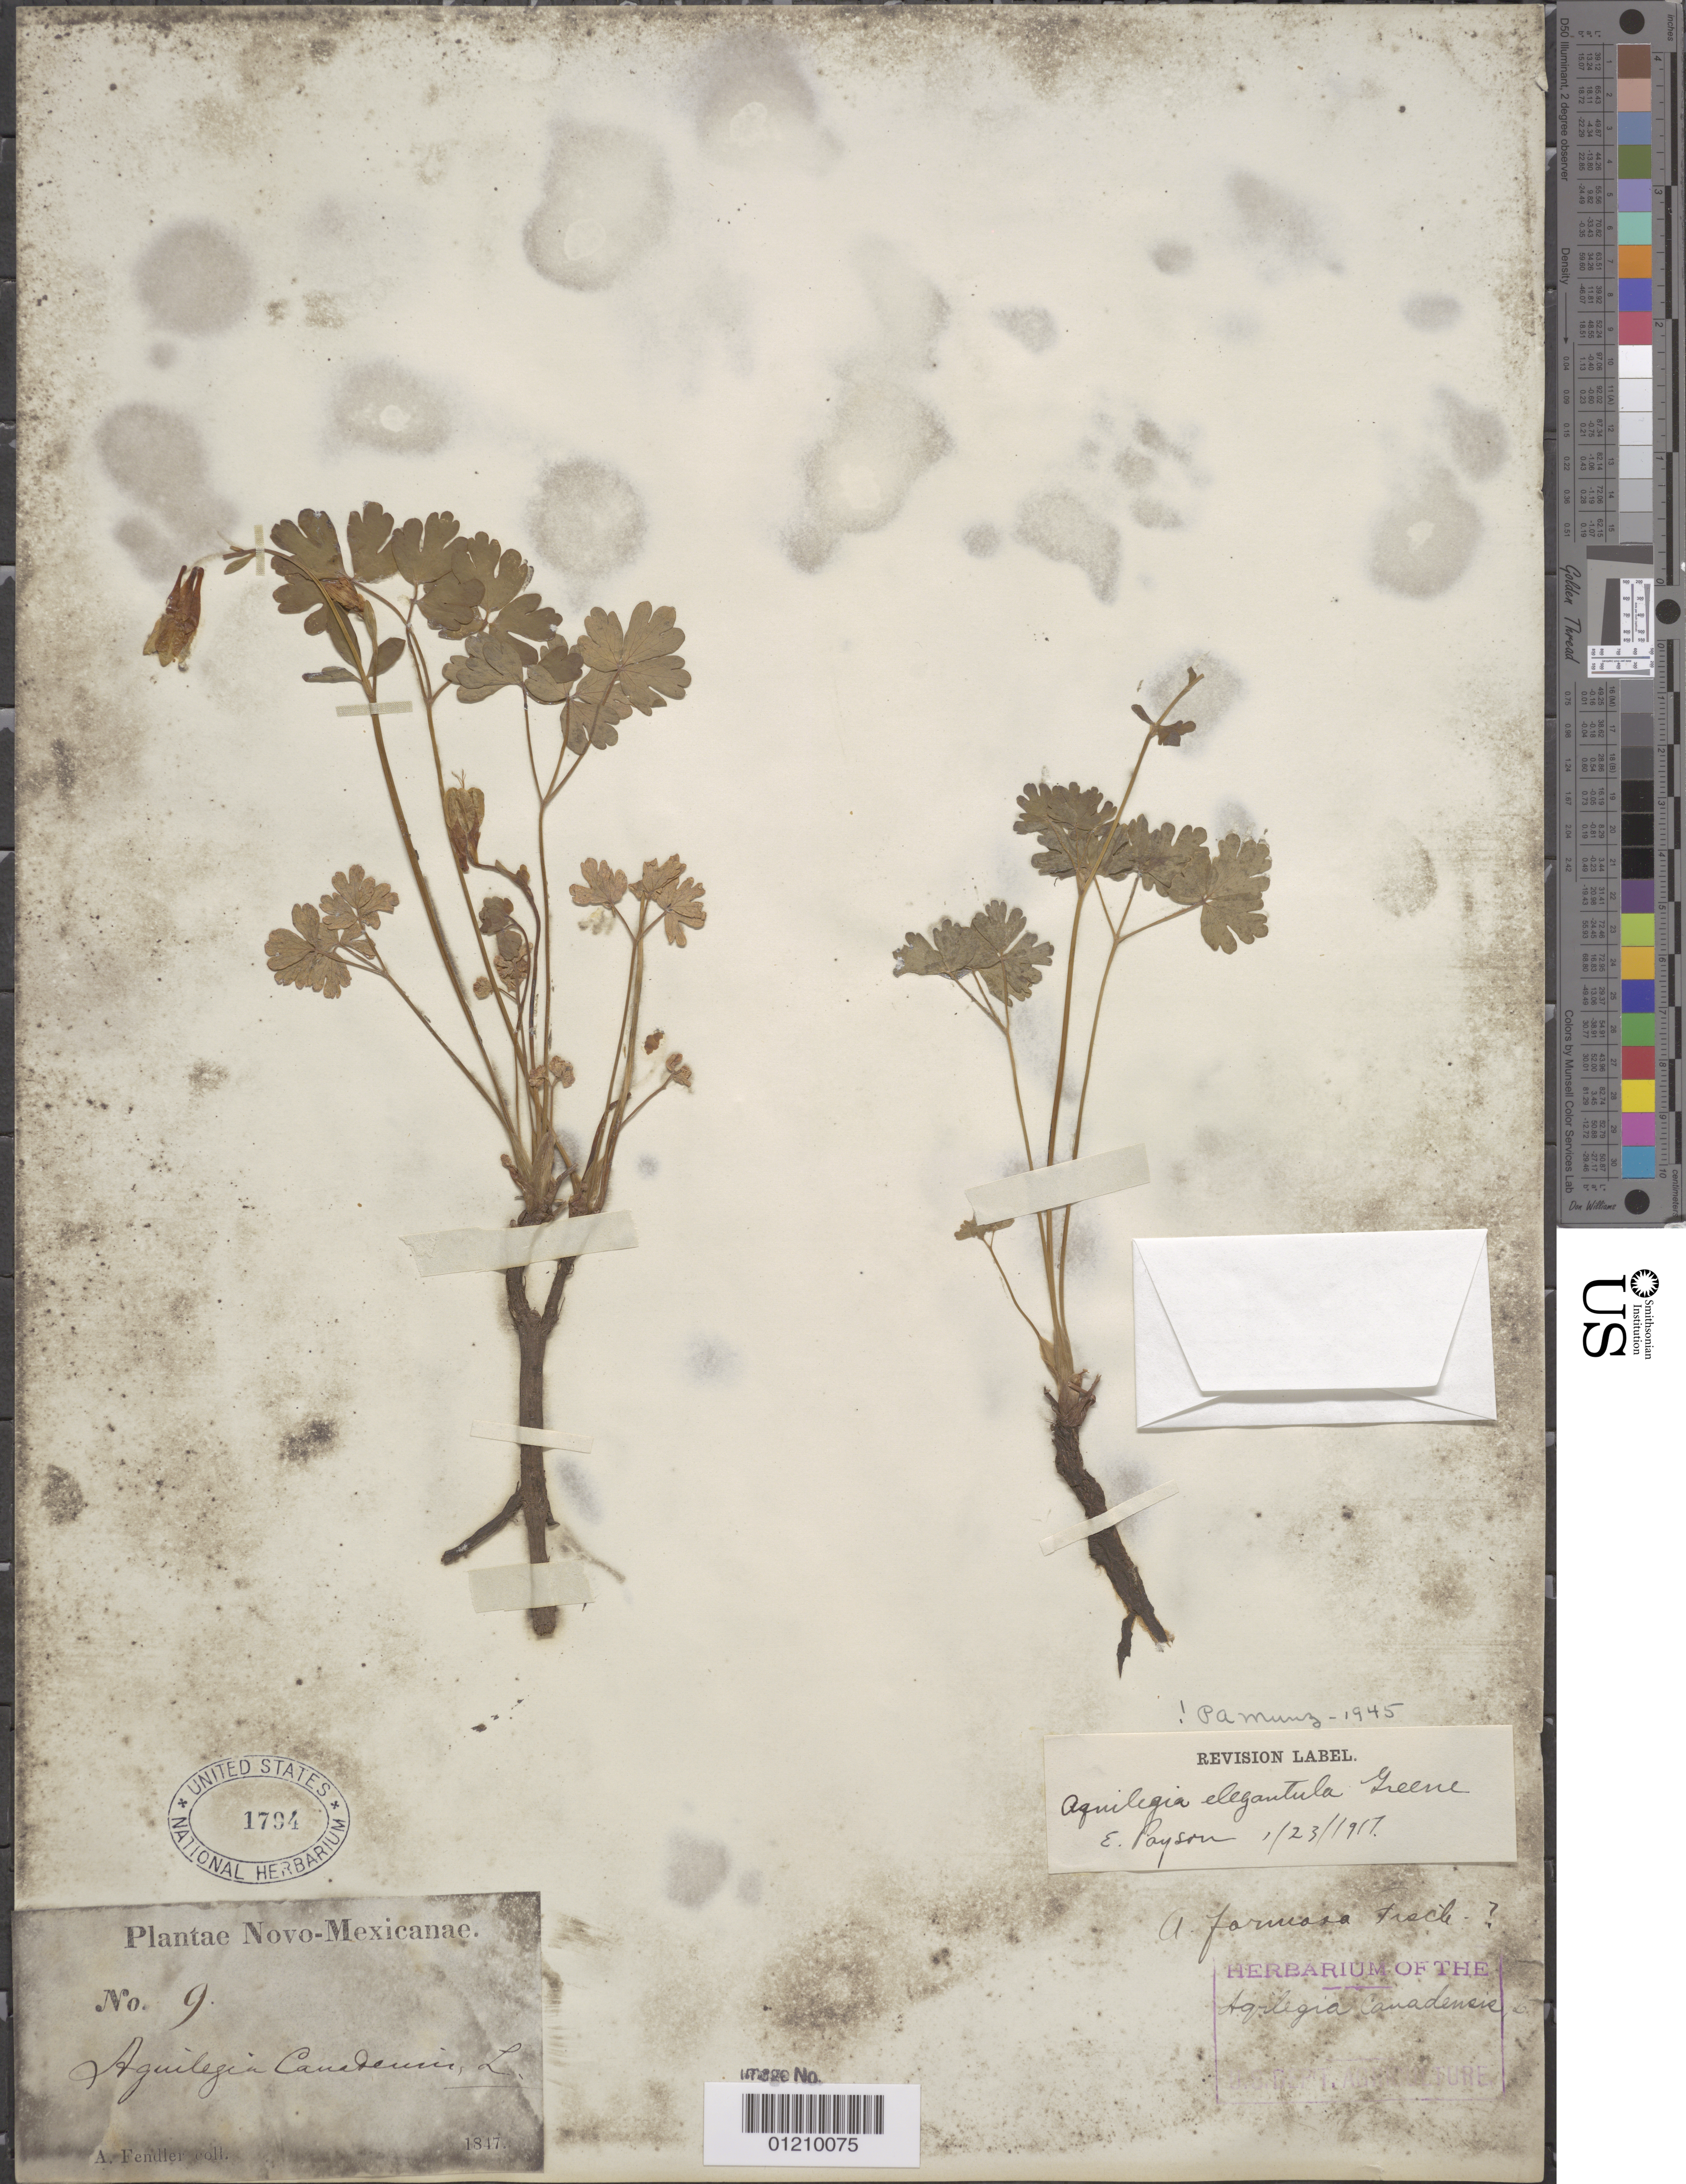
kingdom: Plantae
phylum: Tracheophyta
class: Magnoliopsida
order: Ranunculales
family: Ranunculaceae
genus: Aquilegia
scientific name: Aquilegia elegantula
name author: Greene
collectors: A. Fendler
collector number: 9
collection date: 1847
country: United States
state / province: New Mexico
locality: "Nova Mexicana"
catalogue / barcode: US 1794